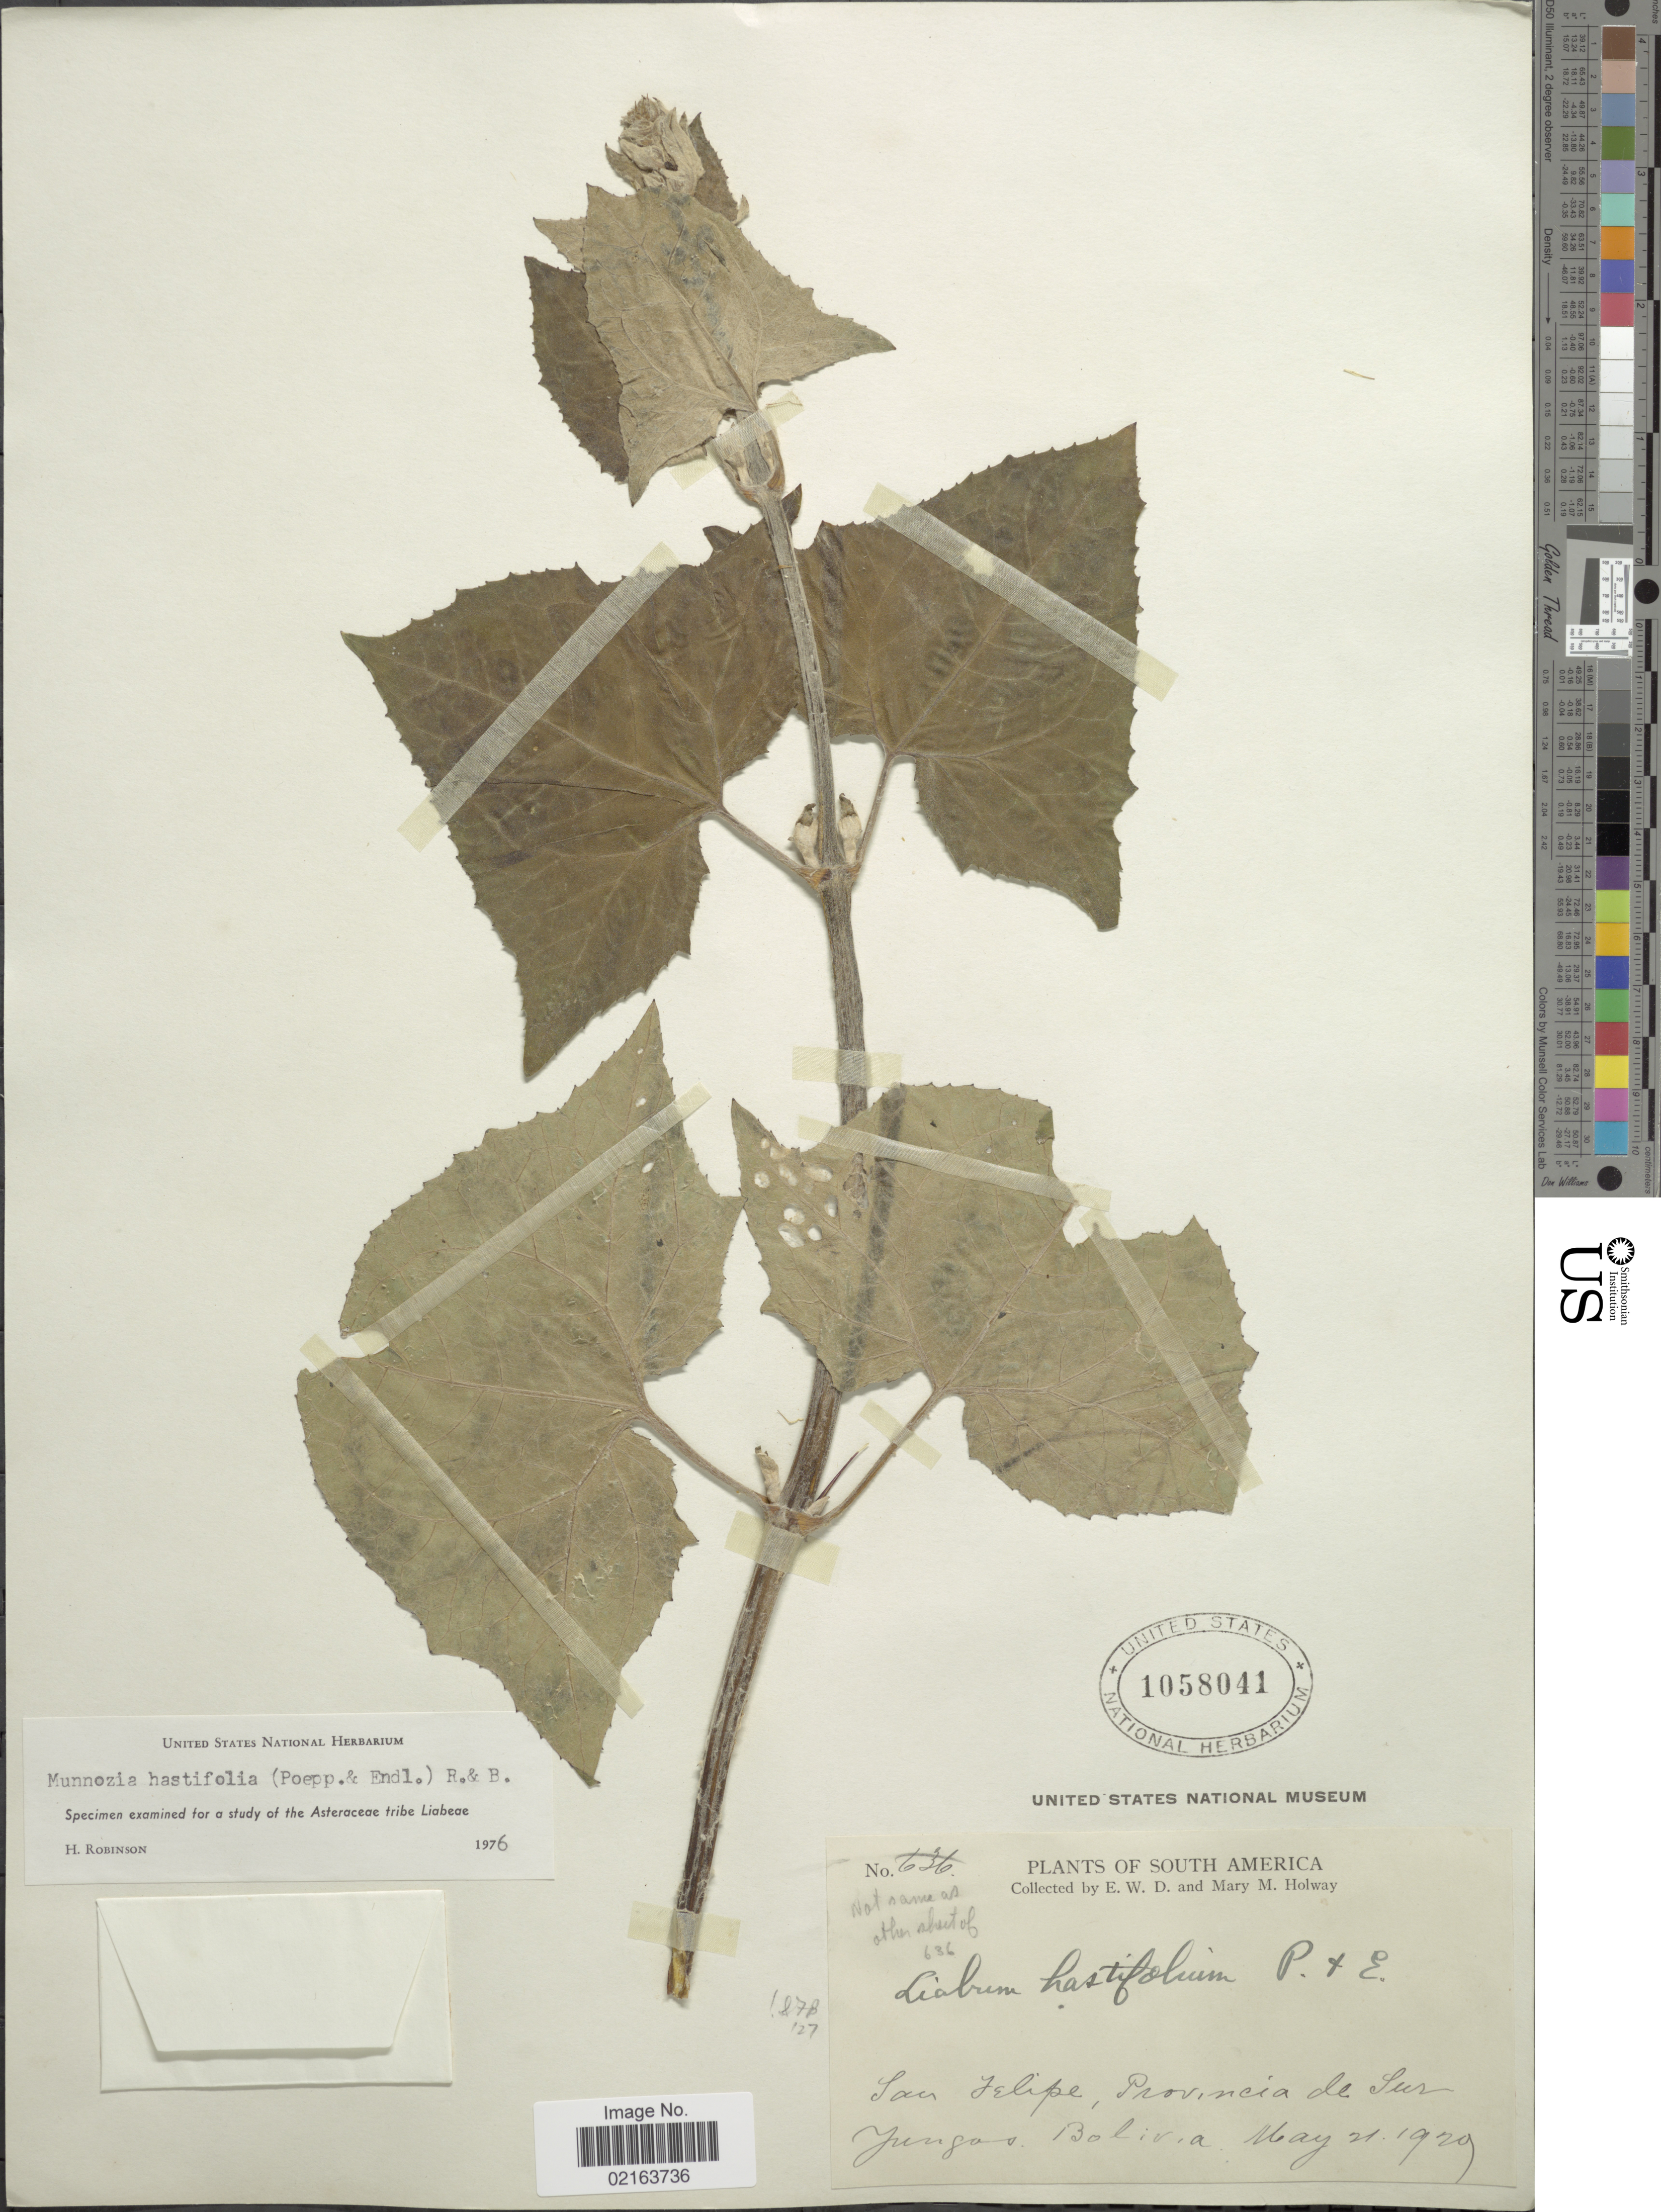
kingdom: Plantae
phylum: Tracheophyta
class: Magnoliopsida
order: Asterales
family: Asteraceae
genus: Munnozia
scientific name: Munnozia hastifolia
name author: (Poepp.) H. Rob. & Brettell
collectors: E. W. D. Holway & M. M. Holway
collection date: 1929-05-21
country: Bolivia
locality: San Felipe, Provincia de Sur Jungoro, Bolivia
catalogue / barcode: US 1058041